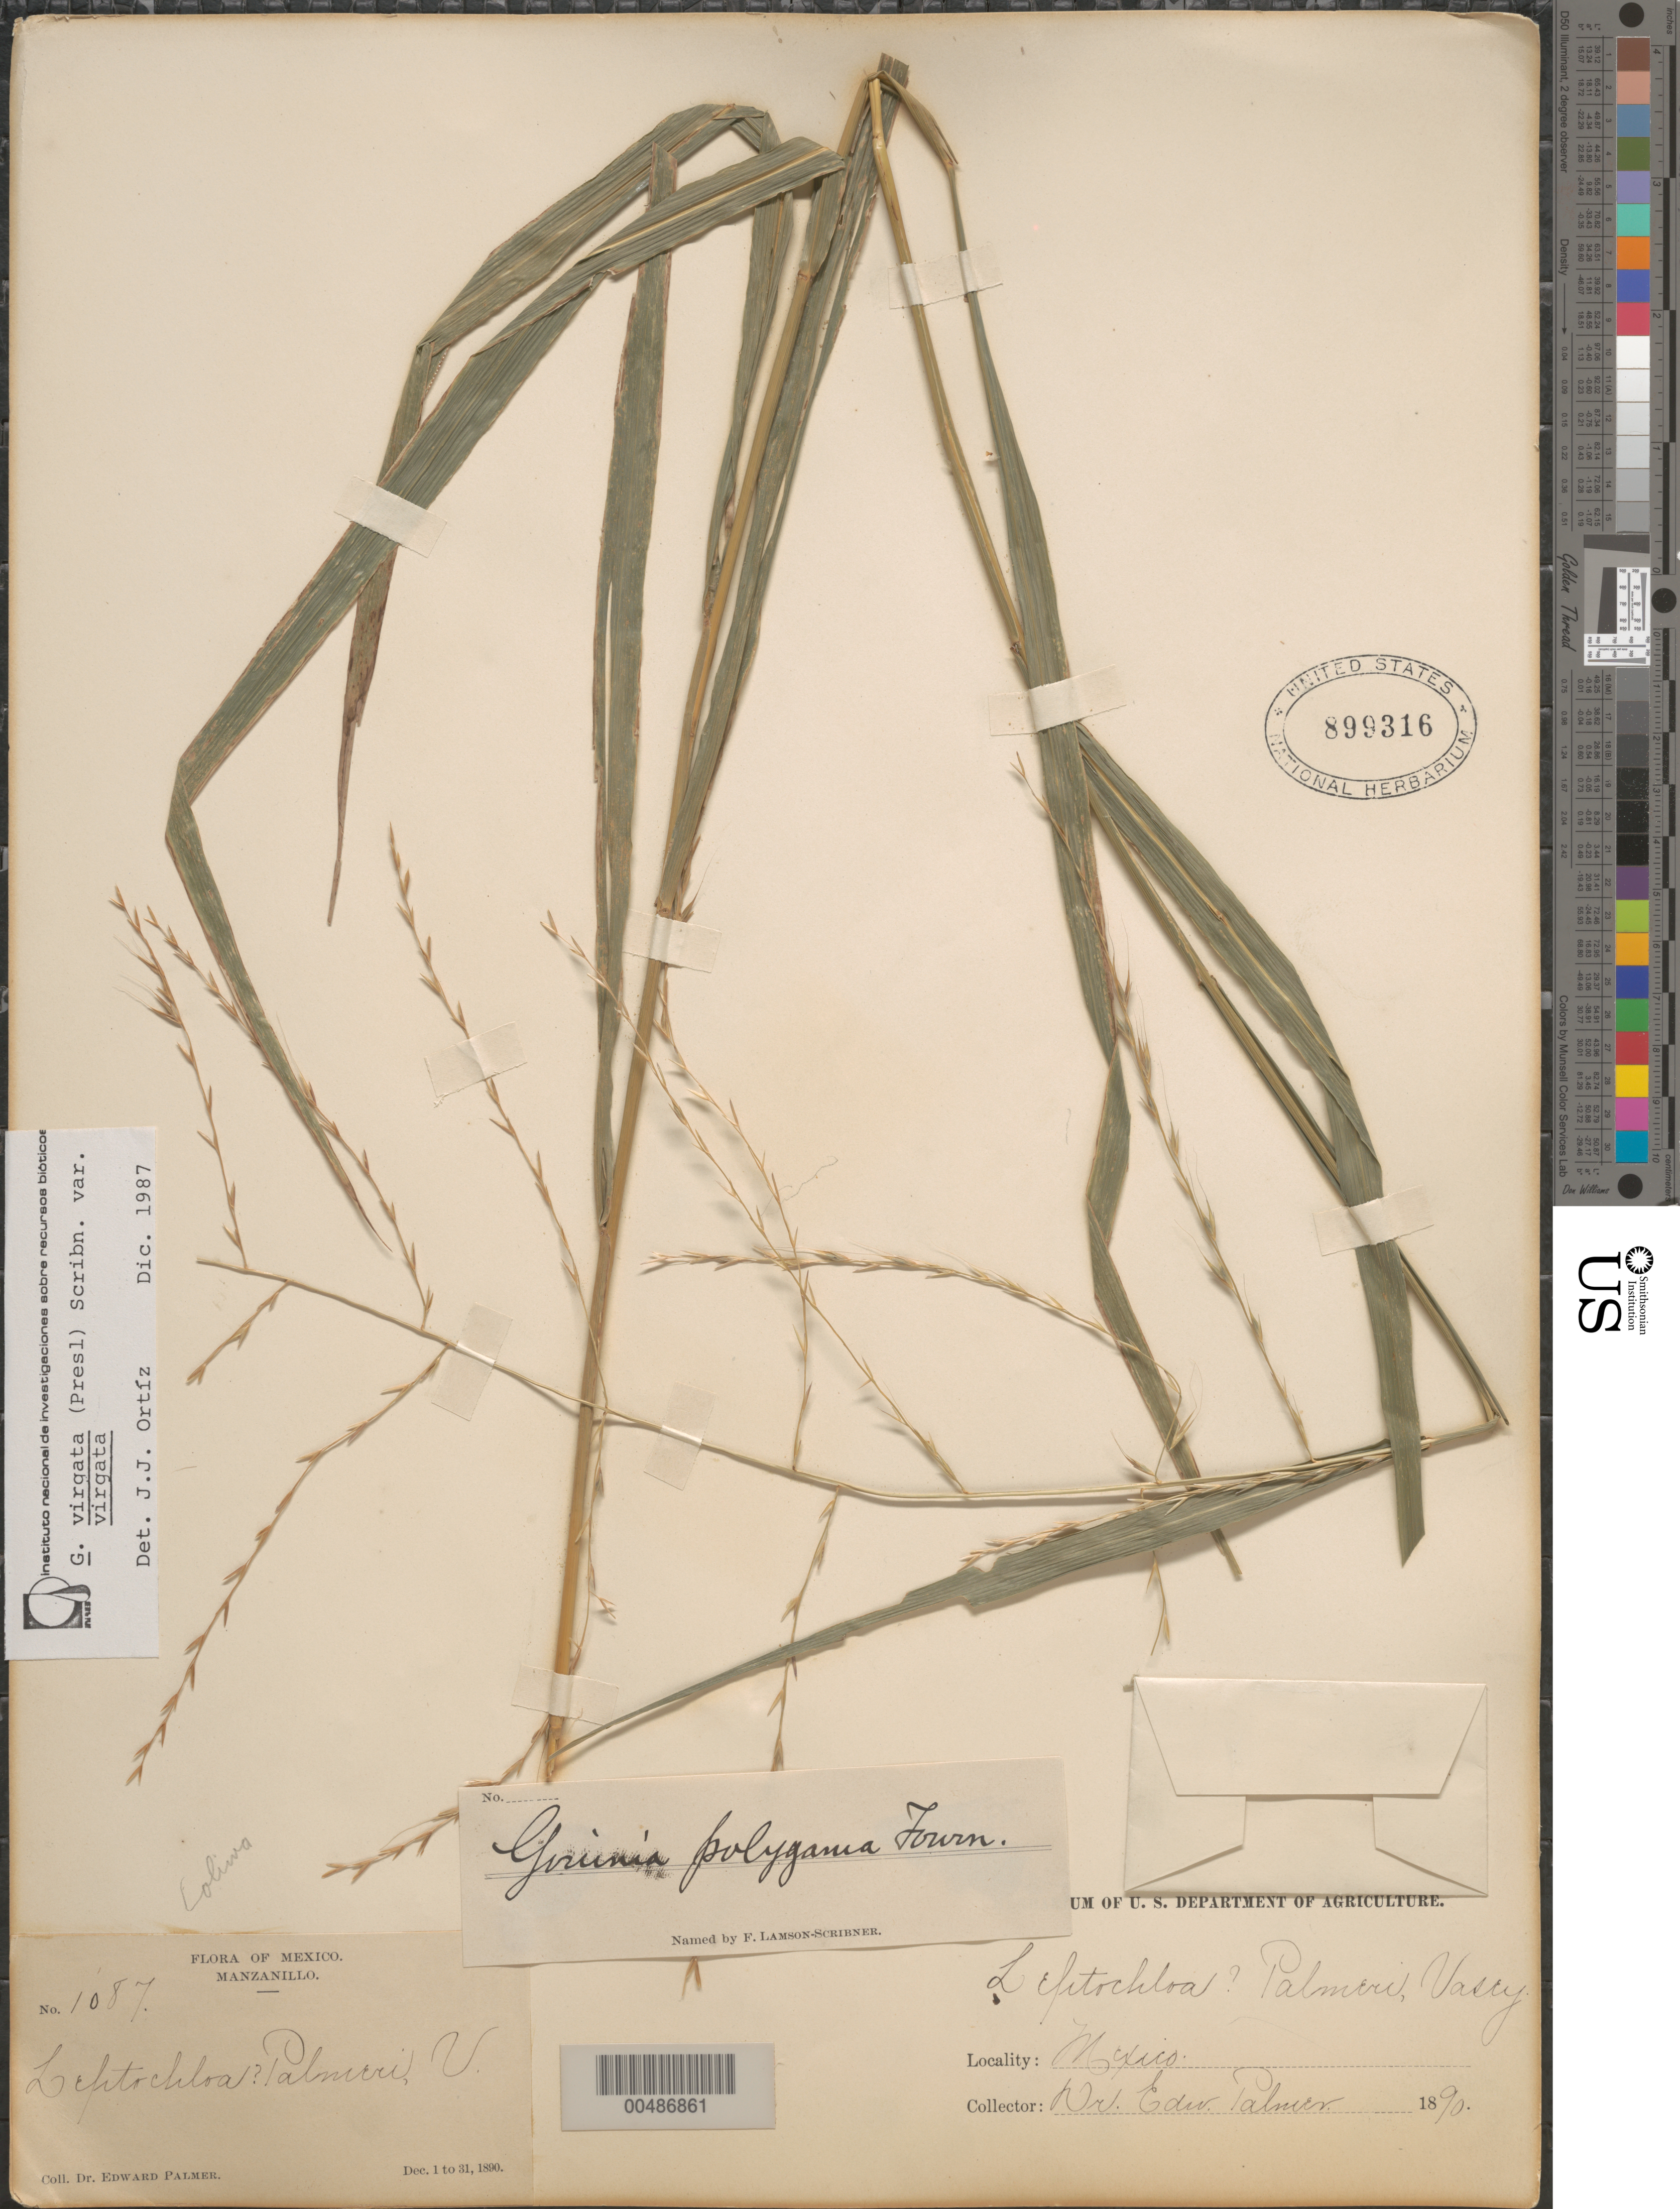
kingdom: Plantae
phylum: Tracheophyta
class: Liliopsida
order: Poales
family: Poaceae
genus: Gouinia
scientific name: Gouinia virgata var. virgata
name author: (J. Presl) Scribn.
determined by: Ortiz, J. J.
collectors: E. Palmer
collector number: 1087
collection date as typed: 1 Dec 1890 to 31 Dec 1890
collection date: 1890-12-01/1890-12-31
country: Mexico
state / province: Colima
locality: Manzanillo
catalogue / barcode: US 899316